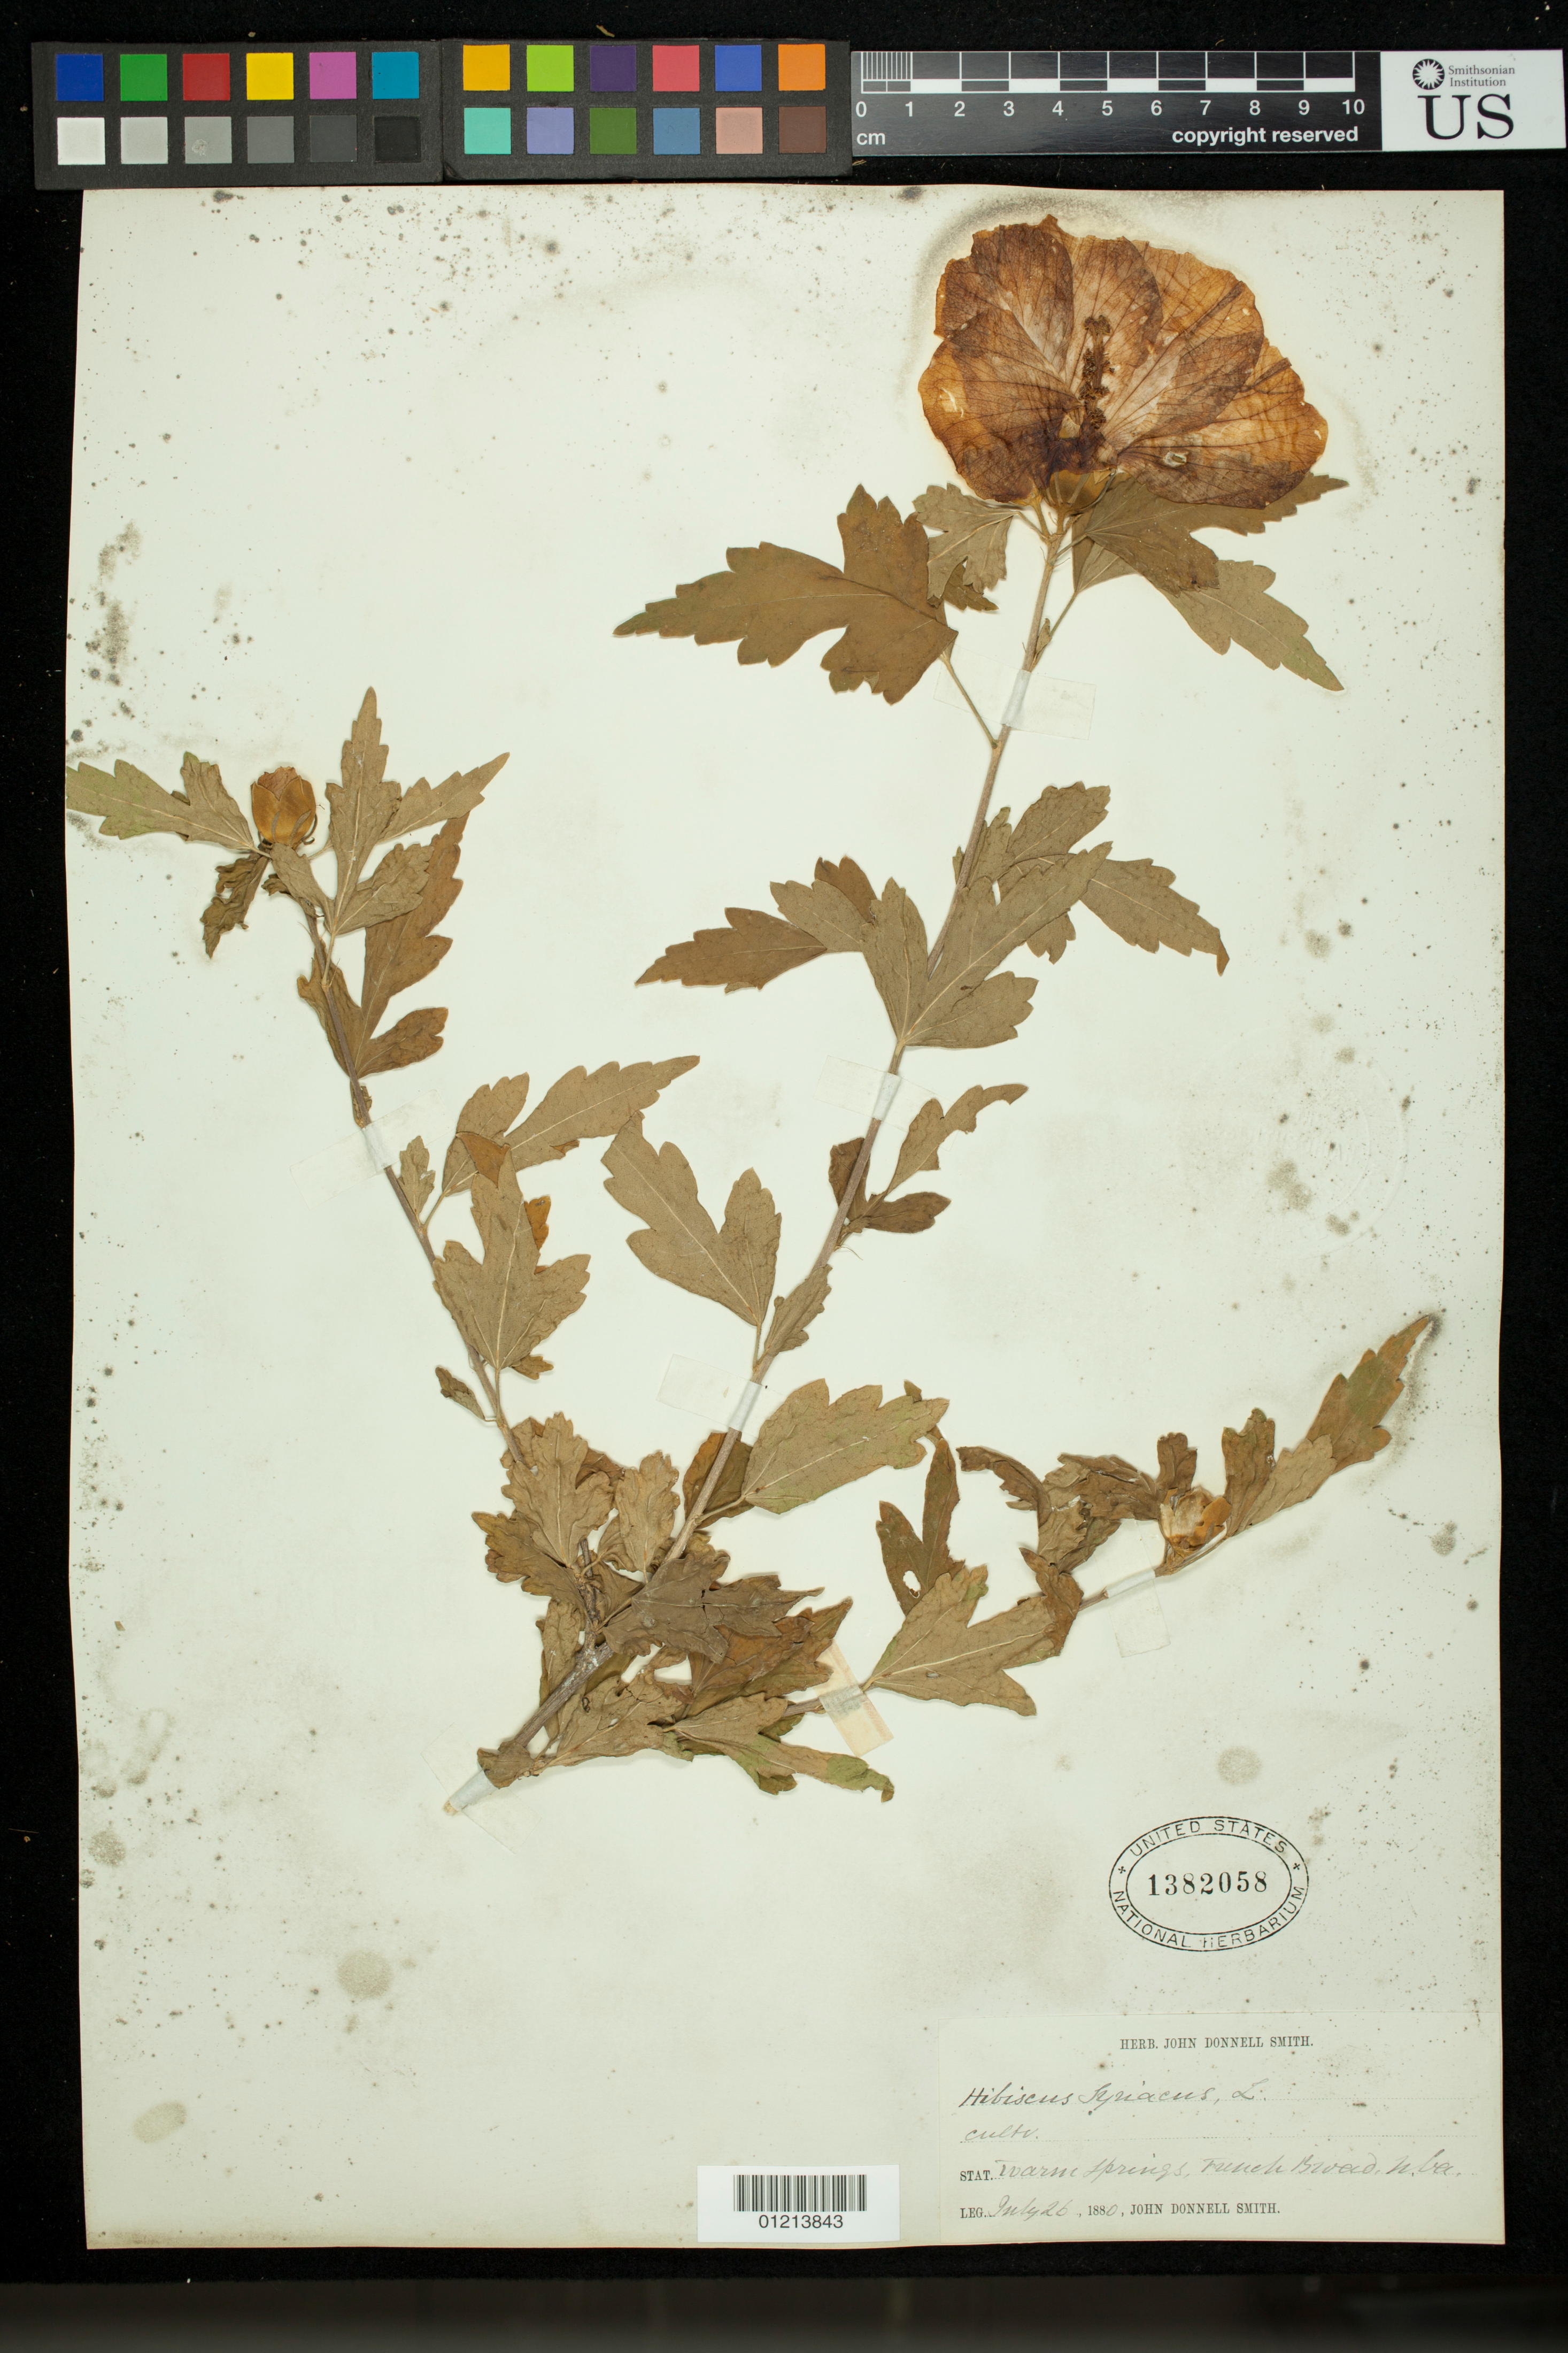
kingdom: Plantae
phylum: Tracheophyta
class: Magnoliopsida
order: Malvales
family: Malvaceae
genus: Hibiscus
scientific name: Hibiscus syriacus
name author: L.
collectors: J. Donnell Smith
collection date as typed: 26 Jul 1880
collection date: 1880-07-26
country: United States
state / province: North Carolina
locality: Warm Springs, French Broad, N. Ca.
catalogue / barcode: US 1382058